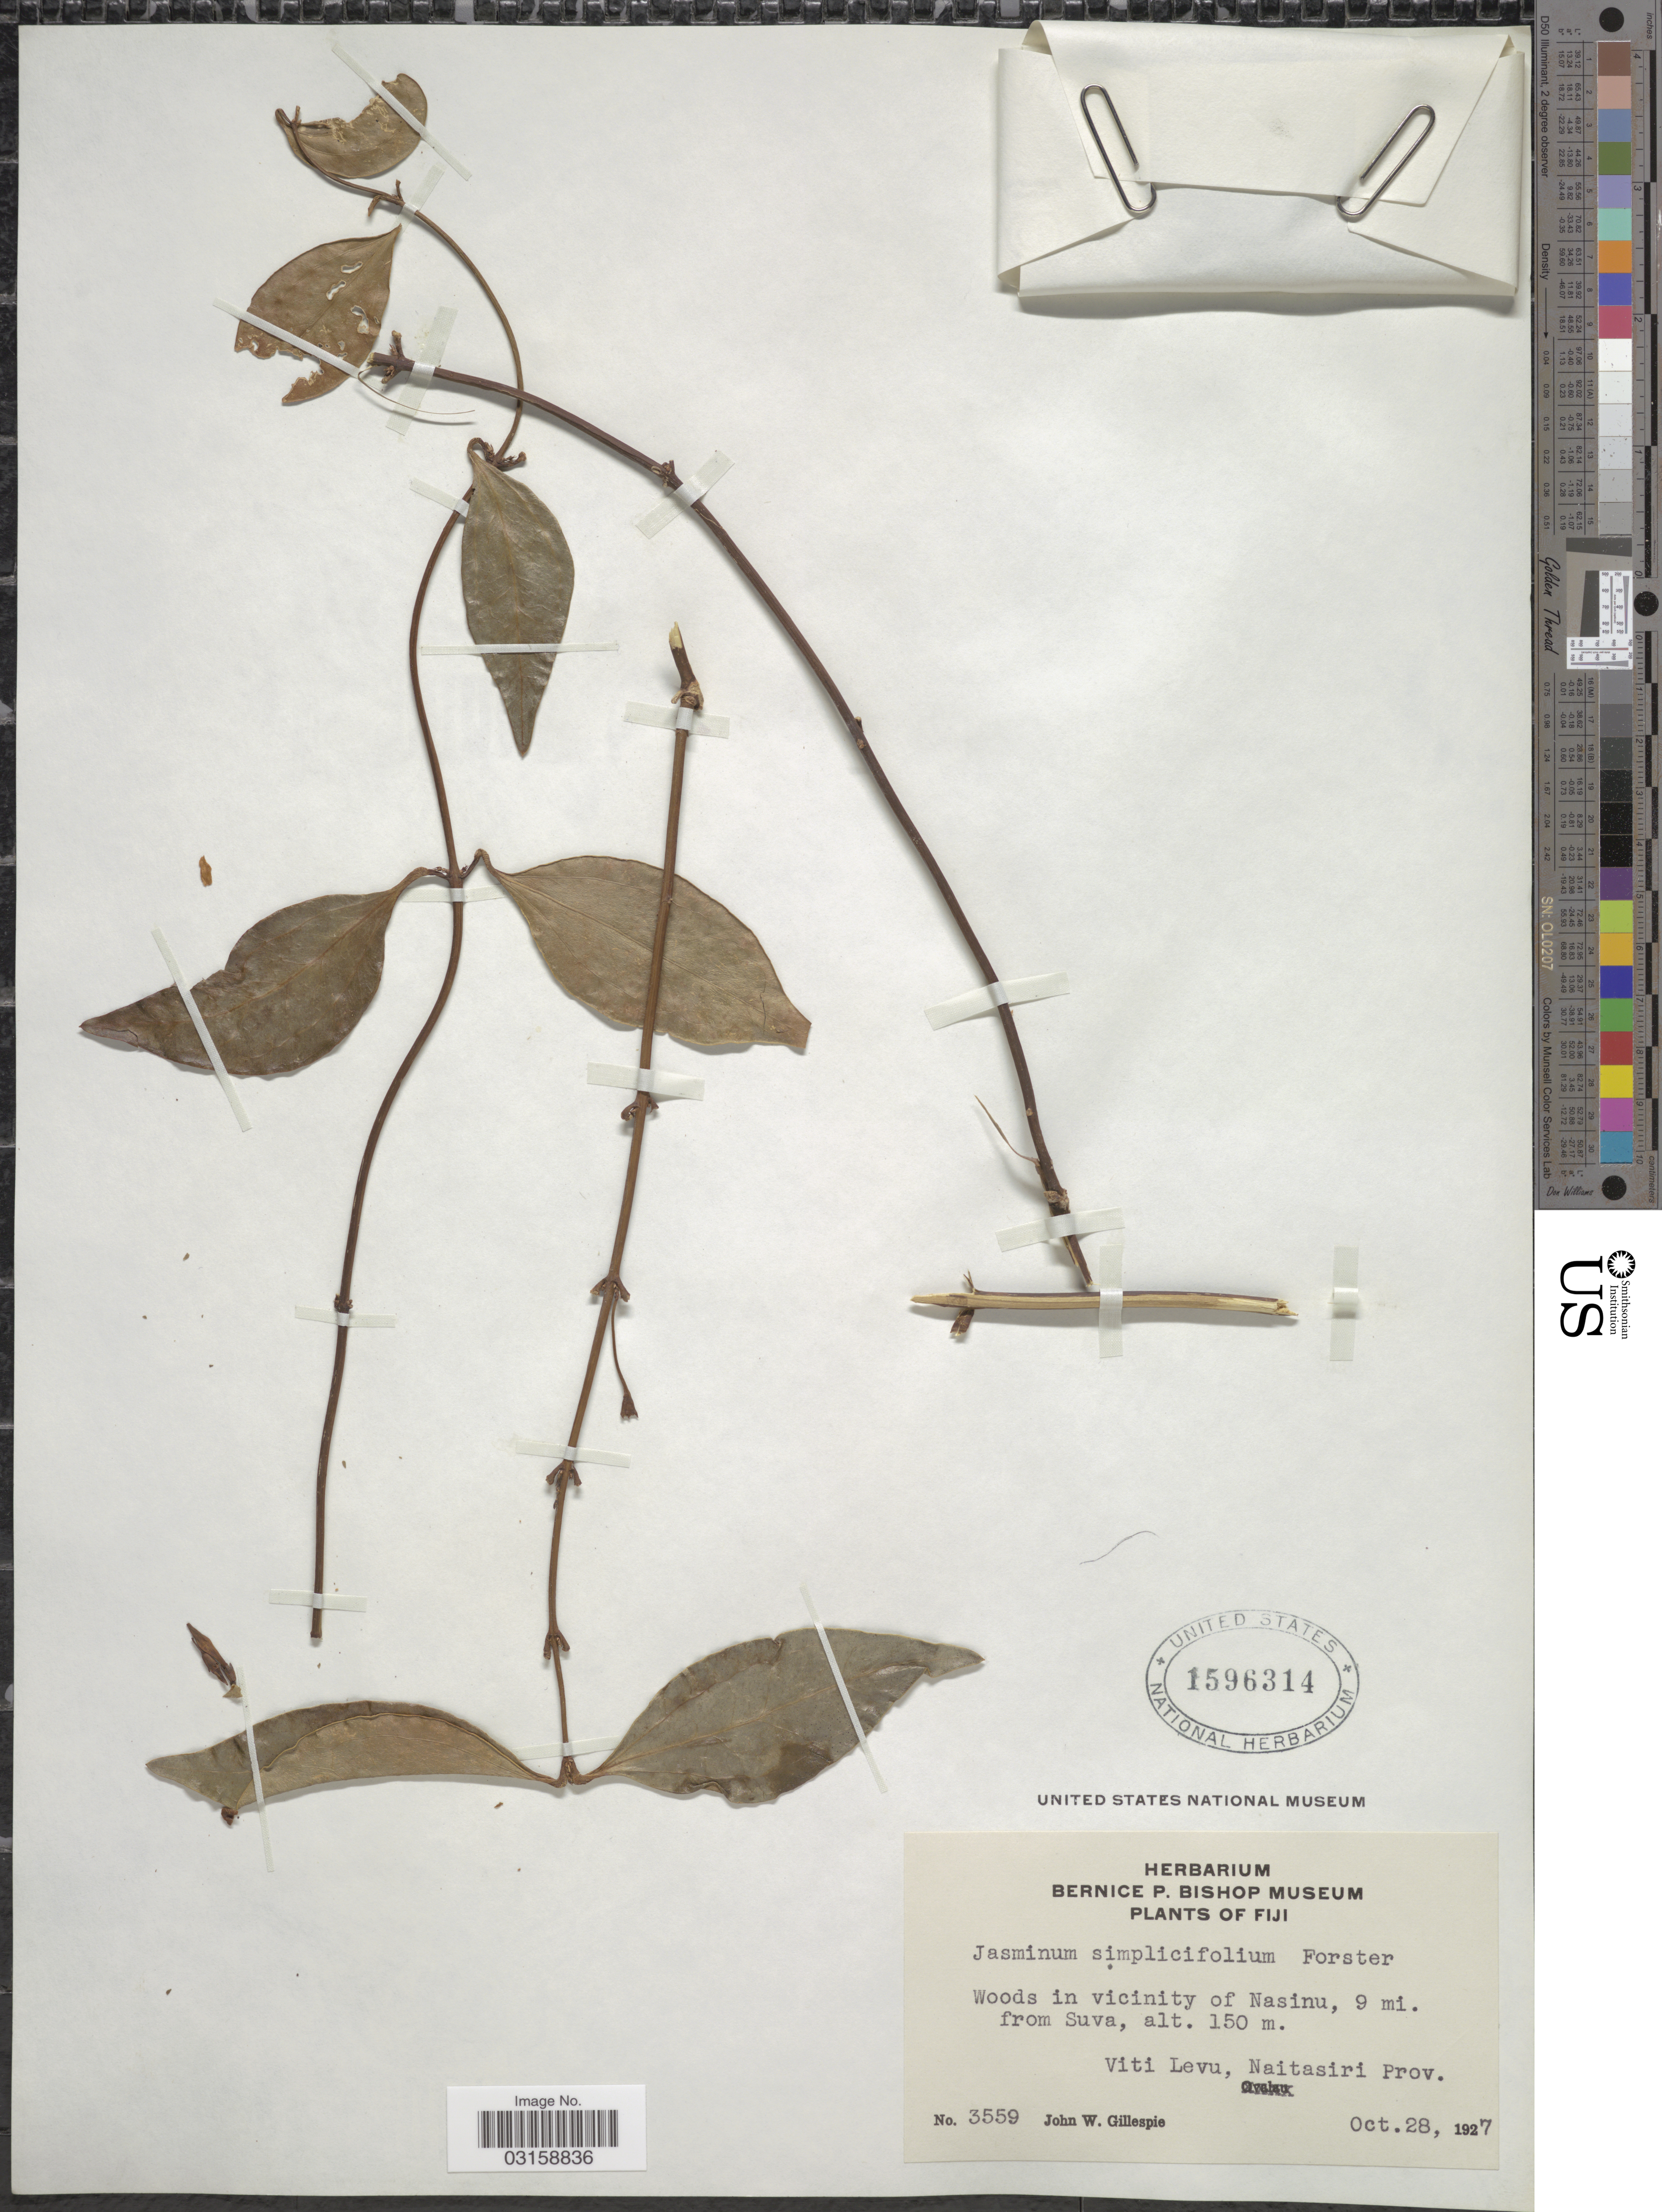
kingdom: Plantae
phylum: Tracheophyta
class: Magnoliopsida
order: Lamiales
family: Oleaceae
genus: Jasminum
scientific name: Jasminum simplicifolium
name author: G. Forst.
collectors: J. W. Gillespie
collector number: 3559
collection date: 1927-10-28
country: Fiji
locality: Woods in vicinity of Nasinu, 9 mi. from Suva. Viti Levu, Naitasiri Prov.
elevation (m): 150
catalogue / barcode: US 1596314